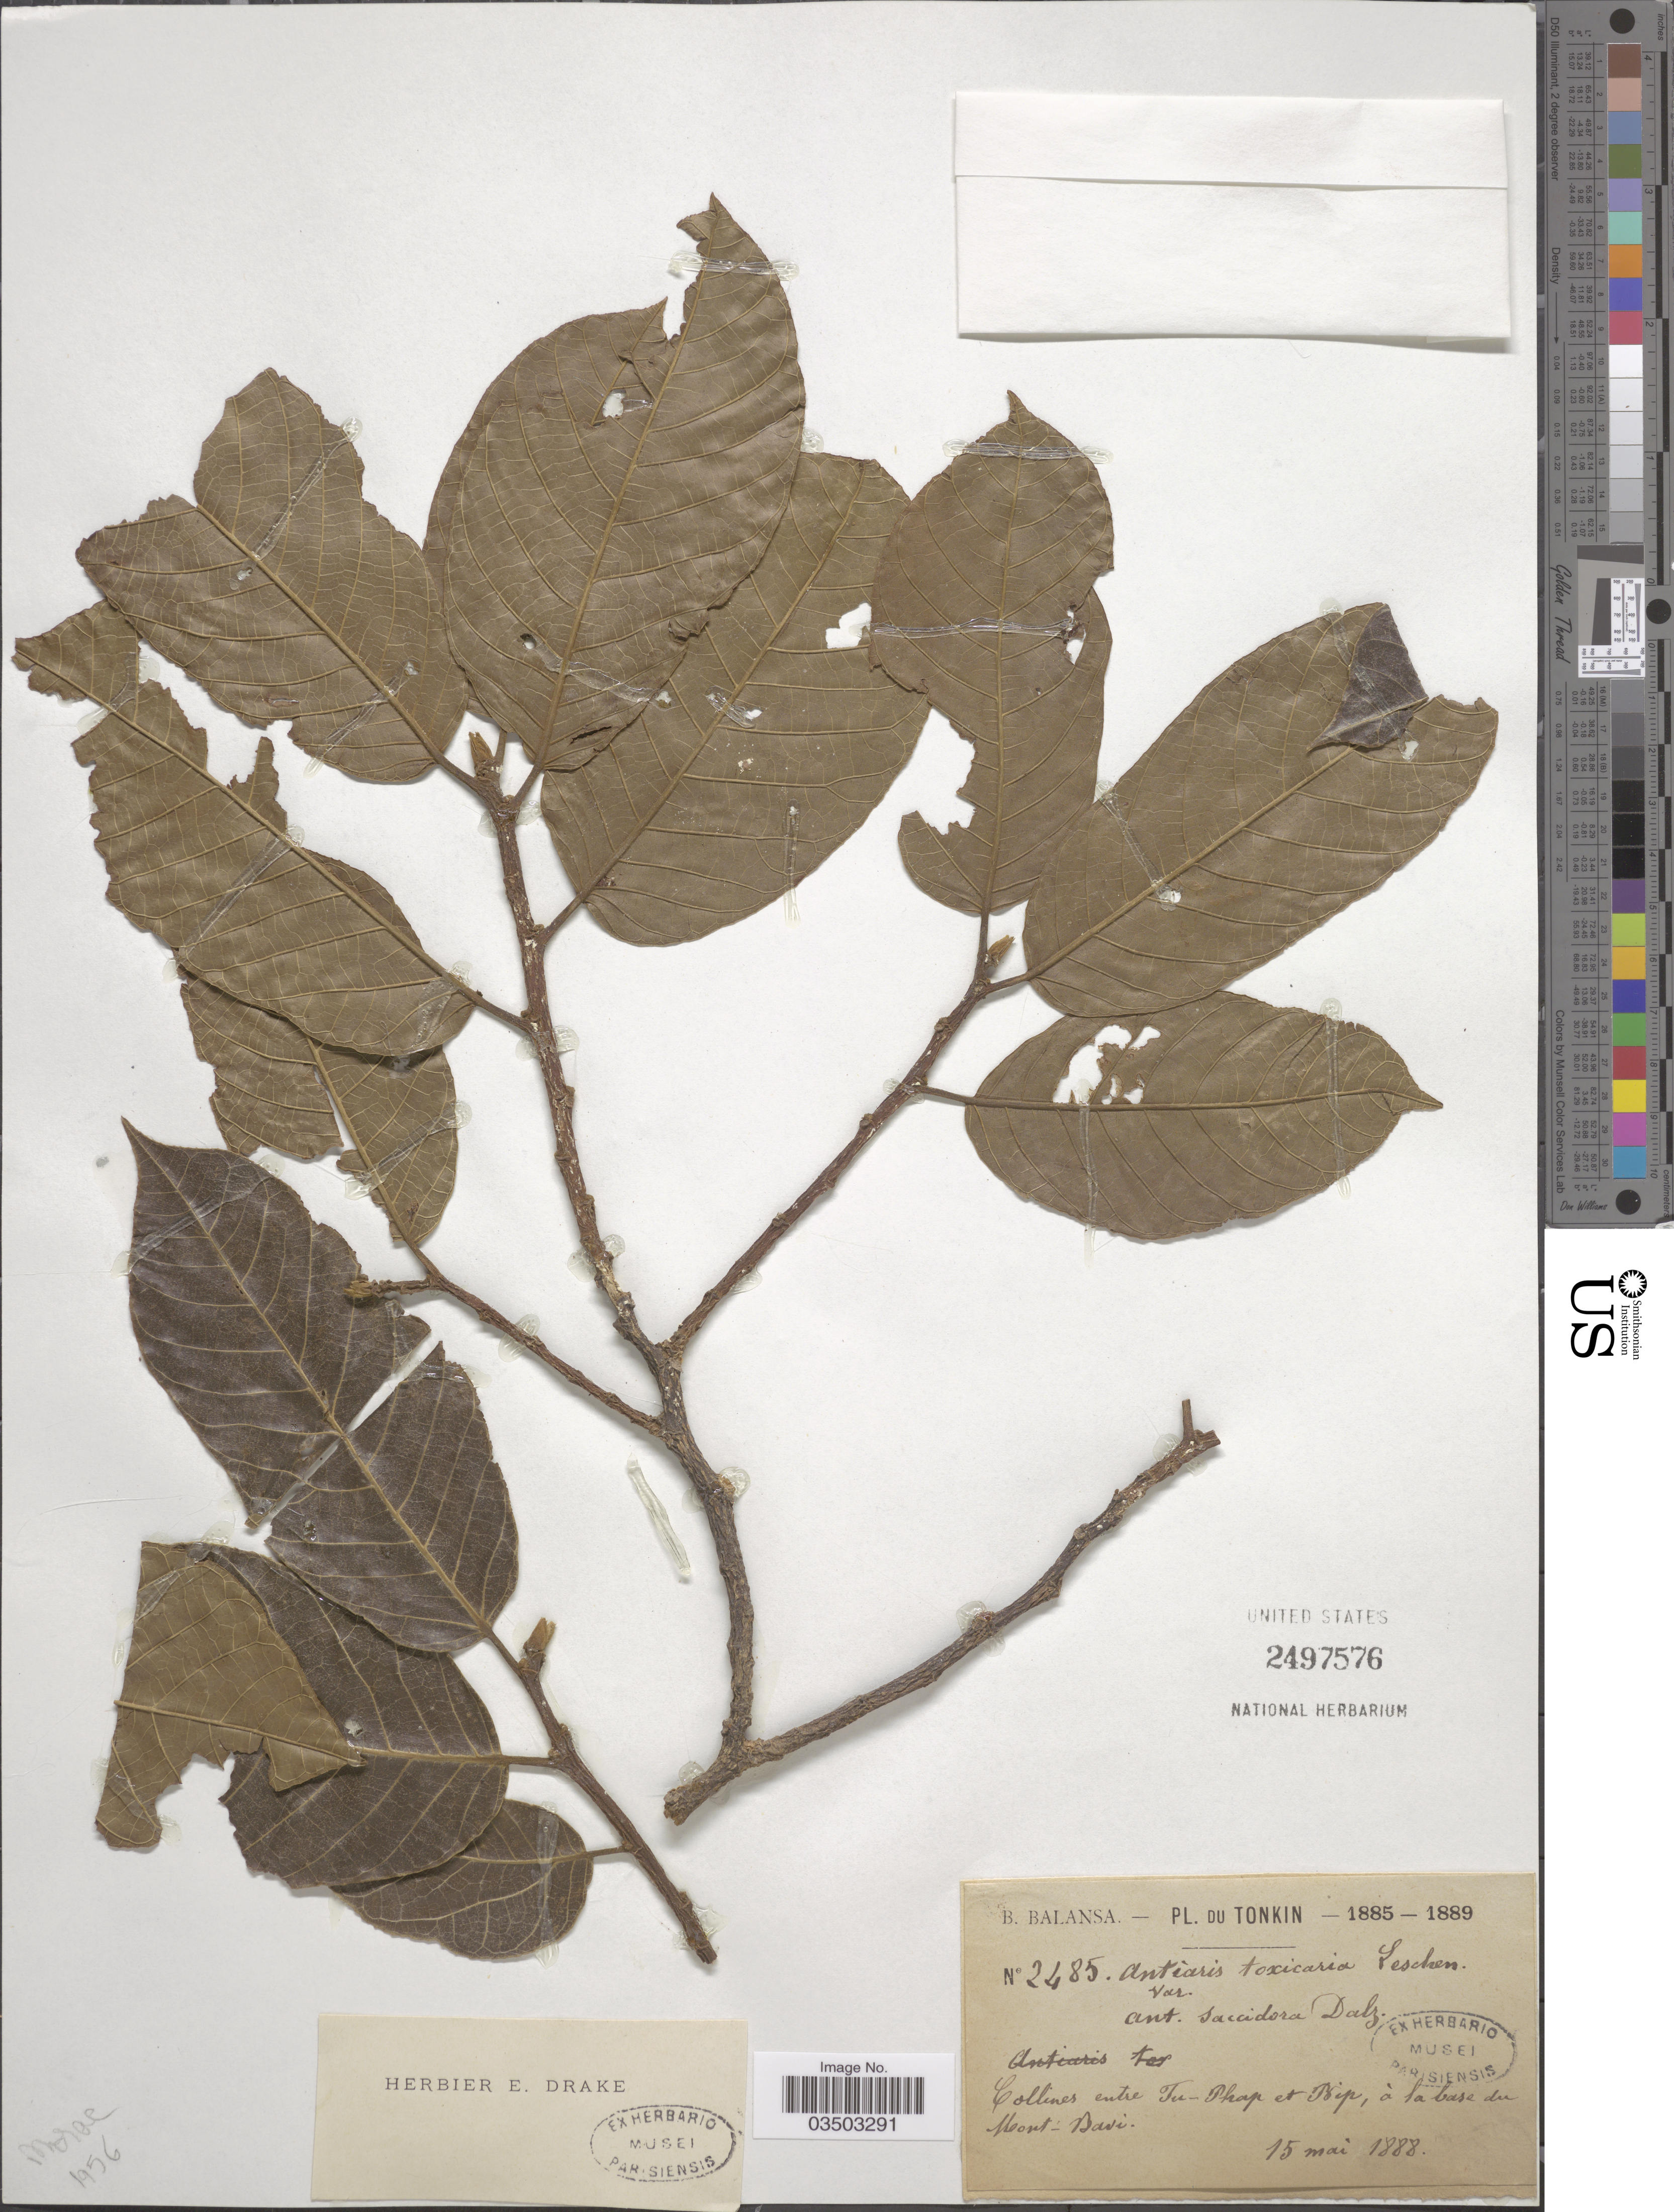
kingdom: Plantae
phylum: Tracheophyta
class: Magnoliopsida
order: Rosales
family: Moraceae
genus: Antiaris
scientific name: Antiaris toxicaria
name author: Lesch.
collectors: B. Balansa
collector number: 2485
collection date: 1888-05-15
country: Vietnam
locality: Tonkin. Collines entre Fu-Phap et Bip, á la base du Mont-Bavi.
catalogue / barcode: US 2497576